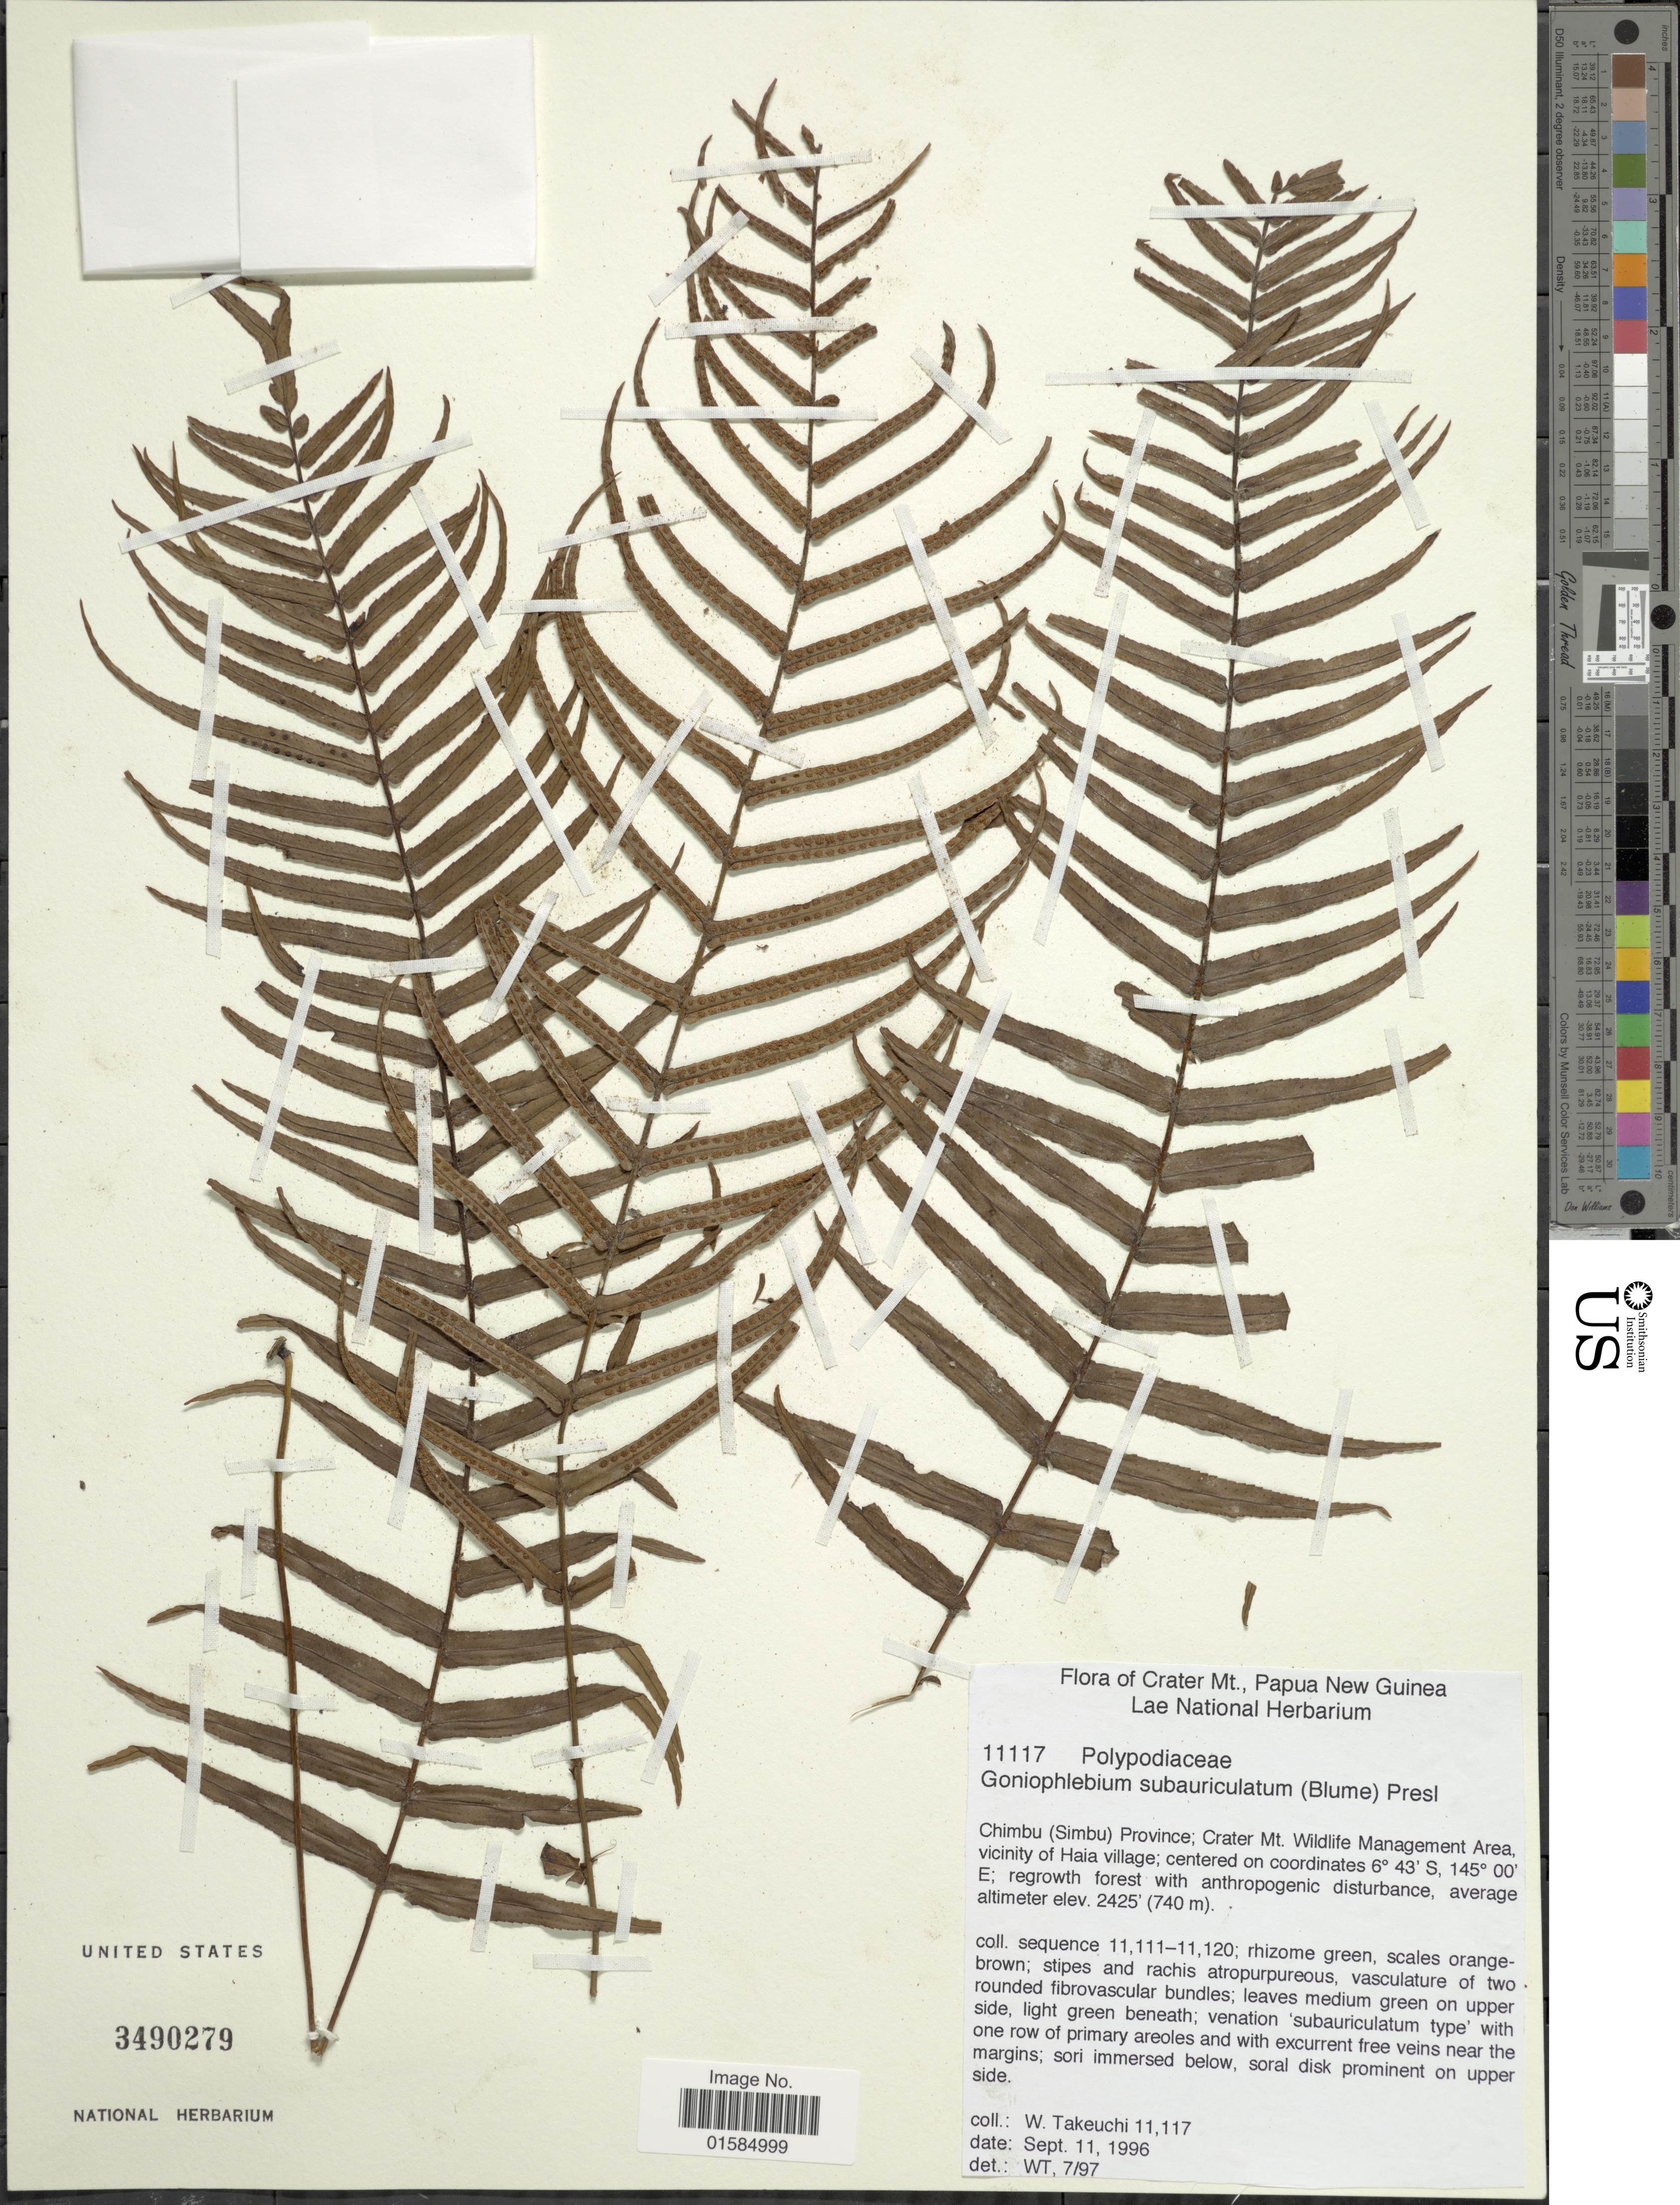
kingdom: Plantae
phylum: Tracheophyta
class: Polypodiopsida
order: Polypodiales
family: Polypodiaceae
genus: Goniophlebium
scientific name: Goniophlebium subauriculatum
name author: (Blume) C. Presl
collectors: W. Takeuchi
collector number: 11117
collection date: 1996-09-11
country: Papua New Guinea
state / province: Chimbu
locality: Crater Mt., Chimbu (Simbu) Province; Crater Mt. Wildlife Management area, vicinity of Haia village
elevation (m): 740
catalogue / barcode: US 3490279